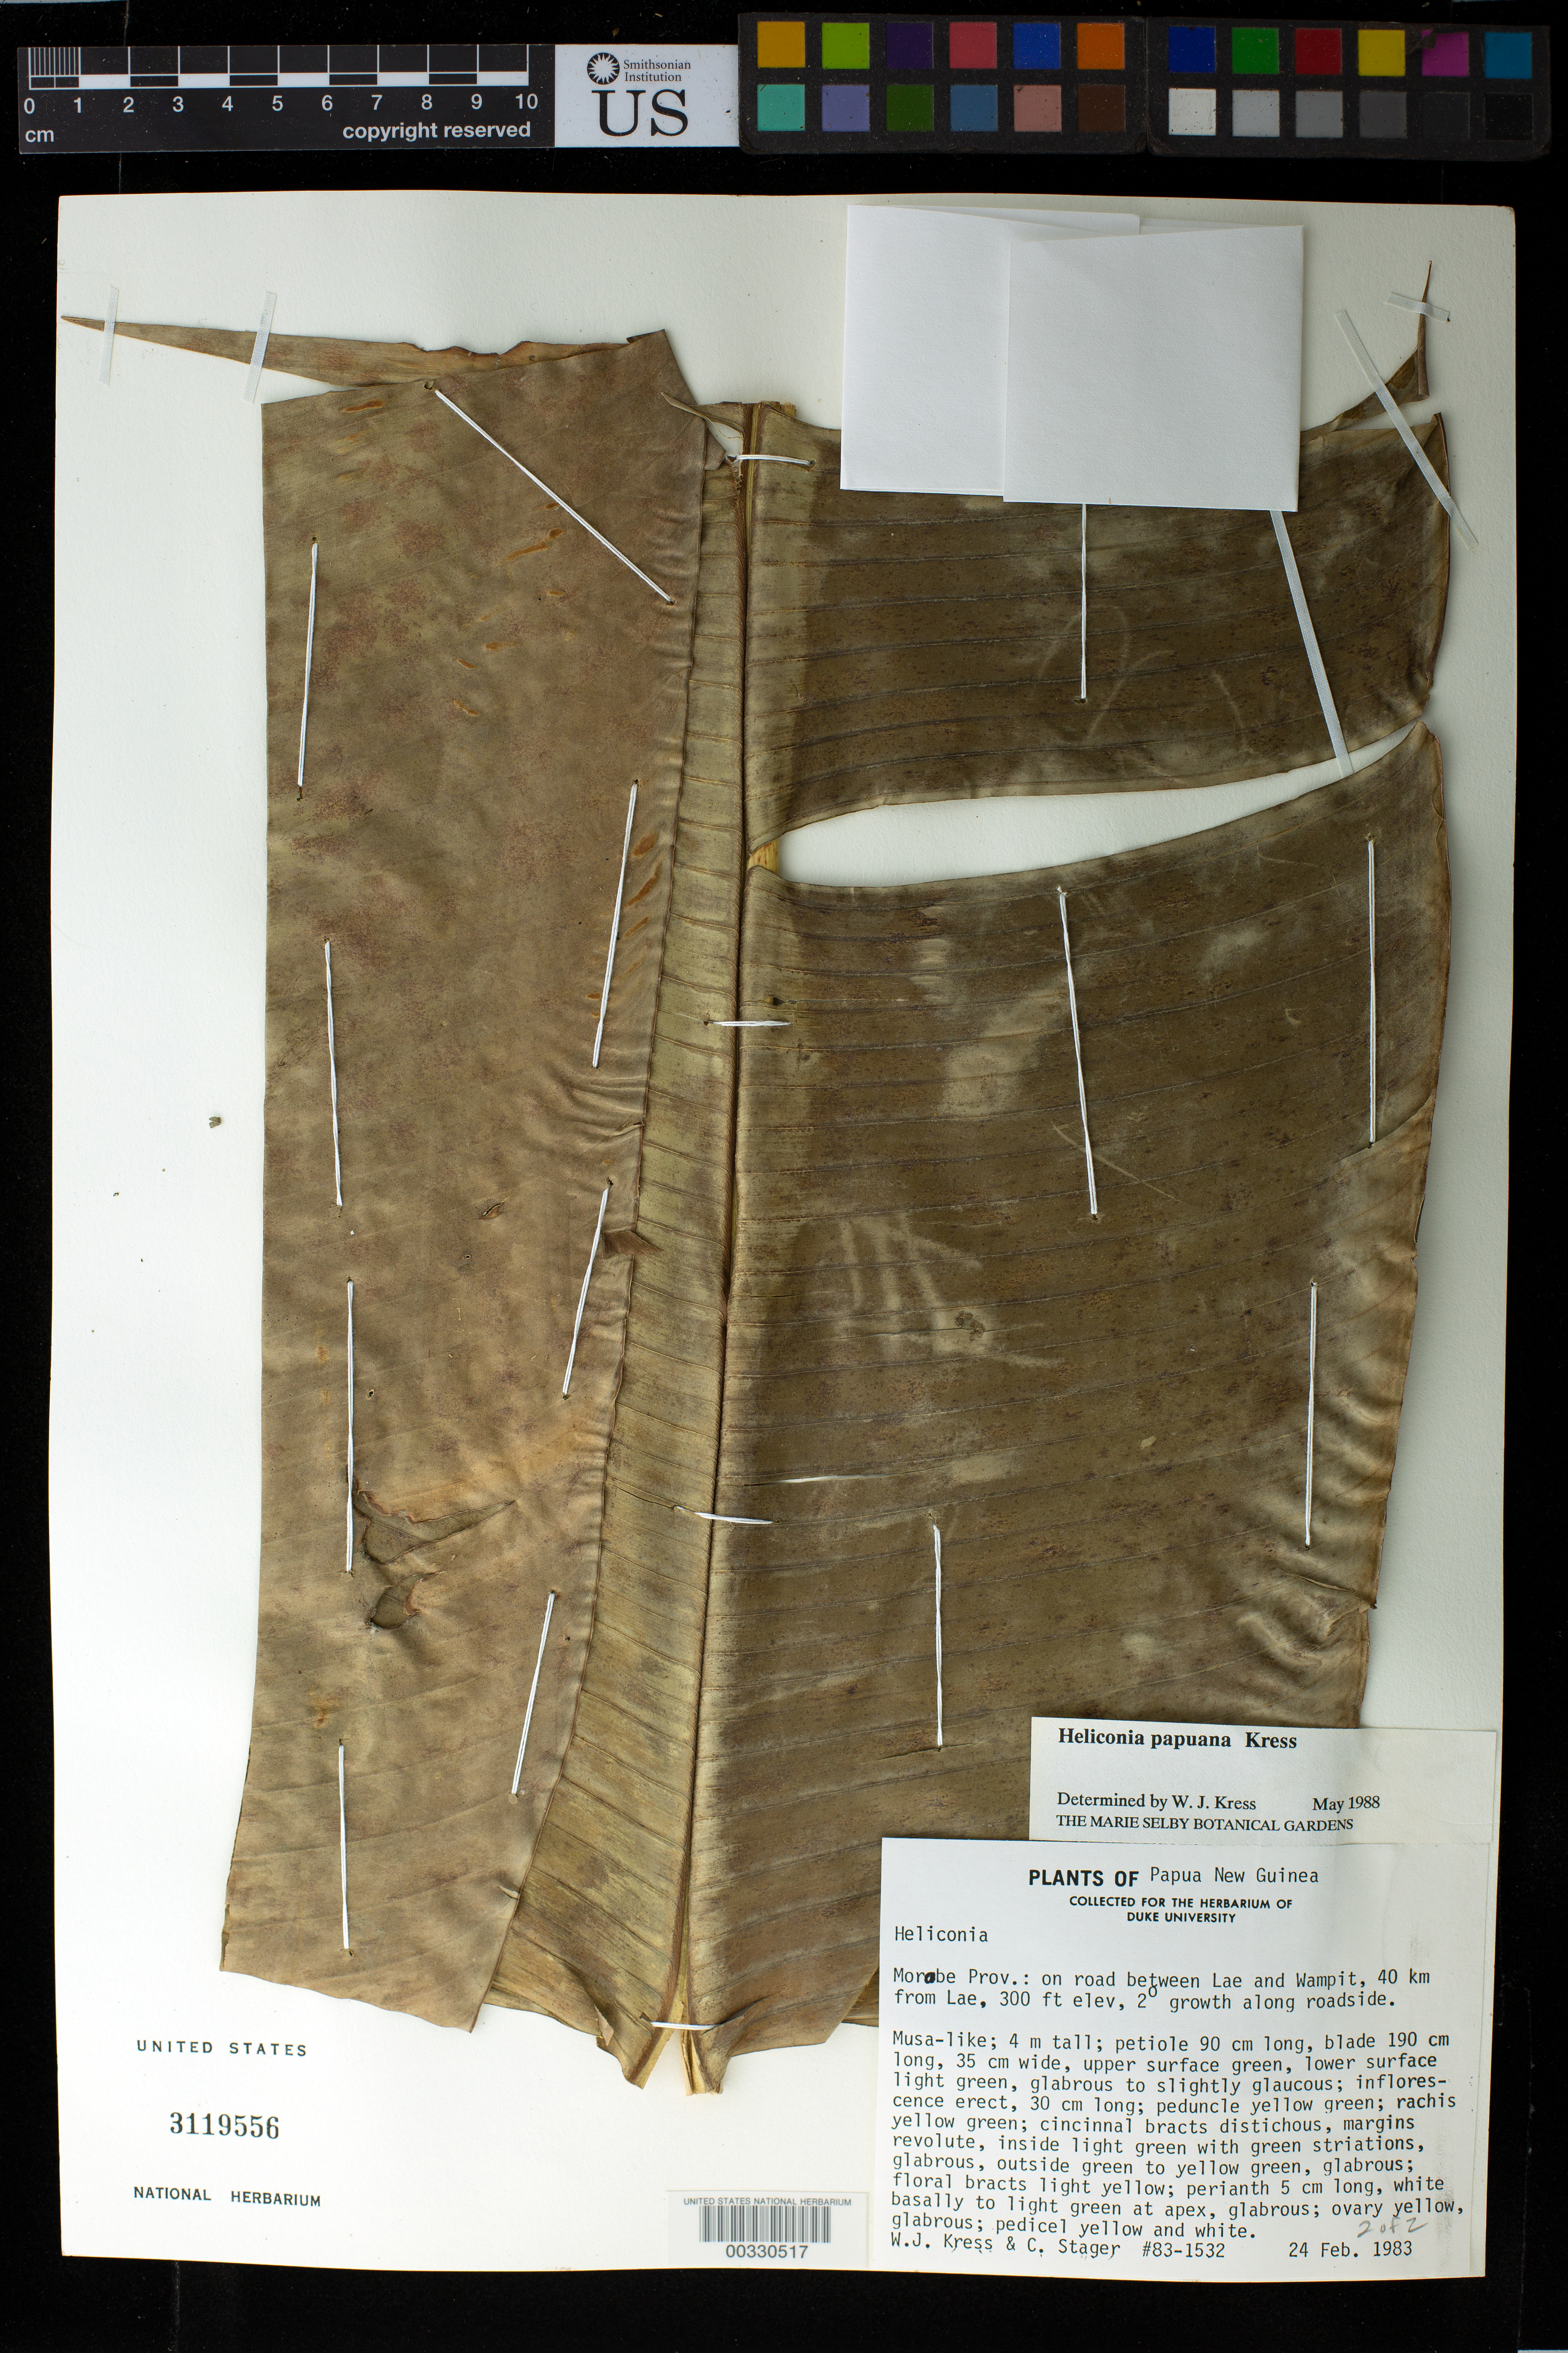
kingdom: Plantae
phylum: Tracheophyta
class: Liliopsida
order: Zingiberales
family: Heliconiaceae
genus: Heliconia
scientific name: Heliconia papuana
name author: W.J. Kress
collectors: W. J. Kress & C. Stager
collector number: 83-1532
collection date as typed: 24 Feb 1983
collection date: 1983-02-24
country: Papua New Guinea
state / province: Morobe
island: New Guinea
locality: Morobe prov, on road between lae and wampit, 40 km from lae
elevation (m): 91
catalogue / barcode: US 3119556